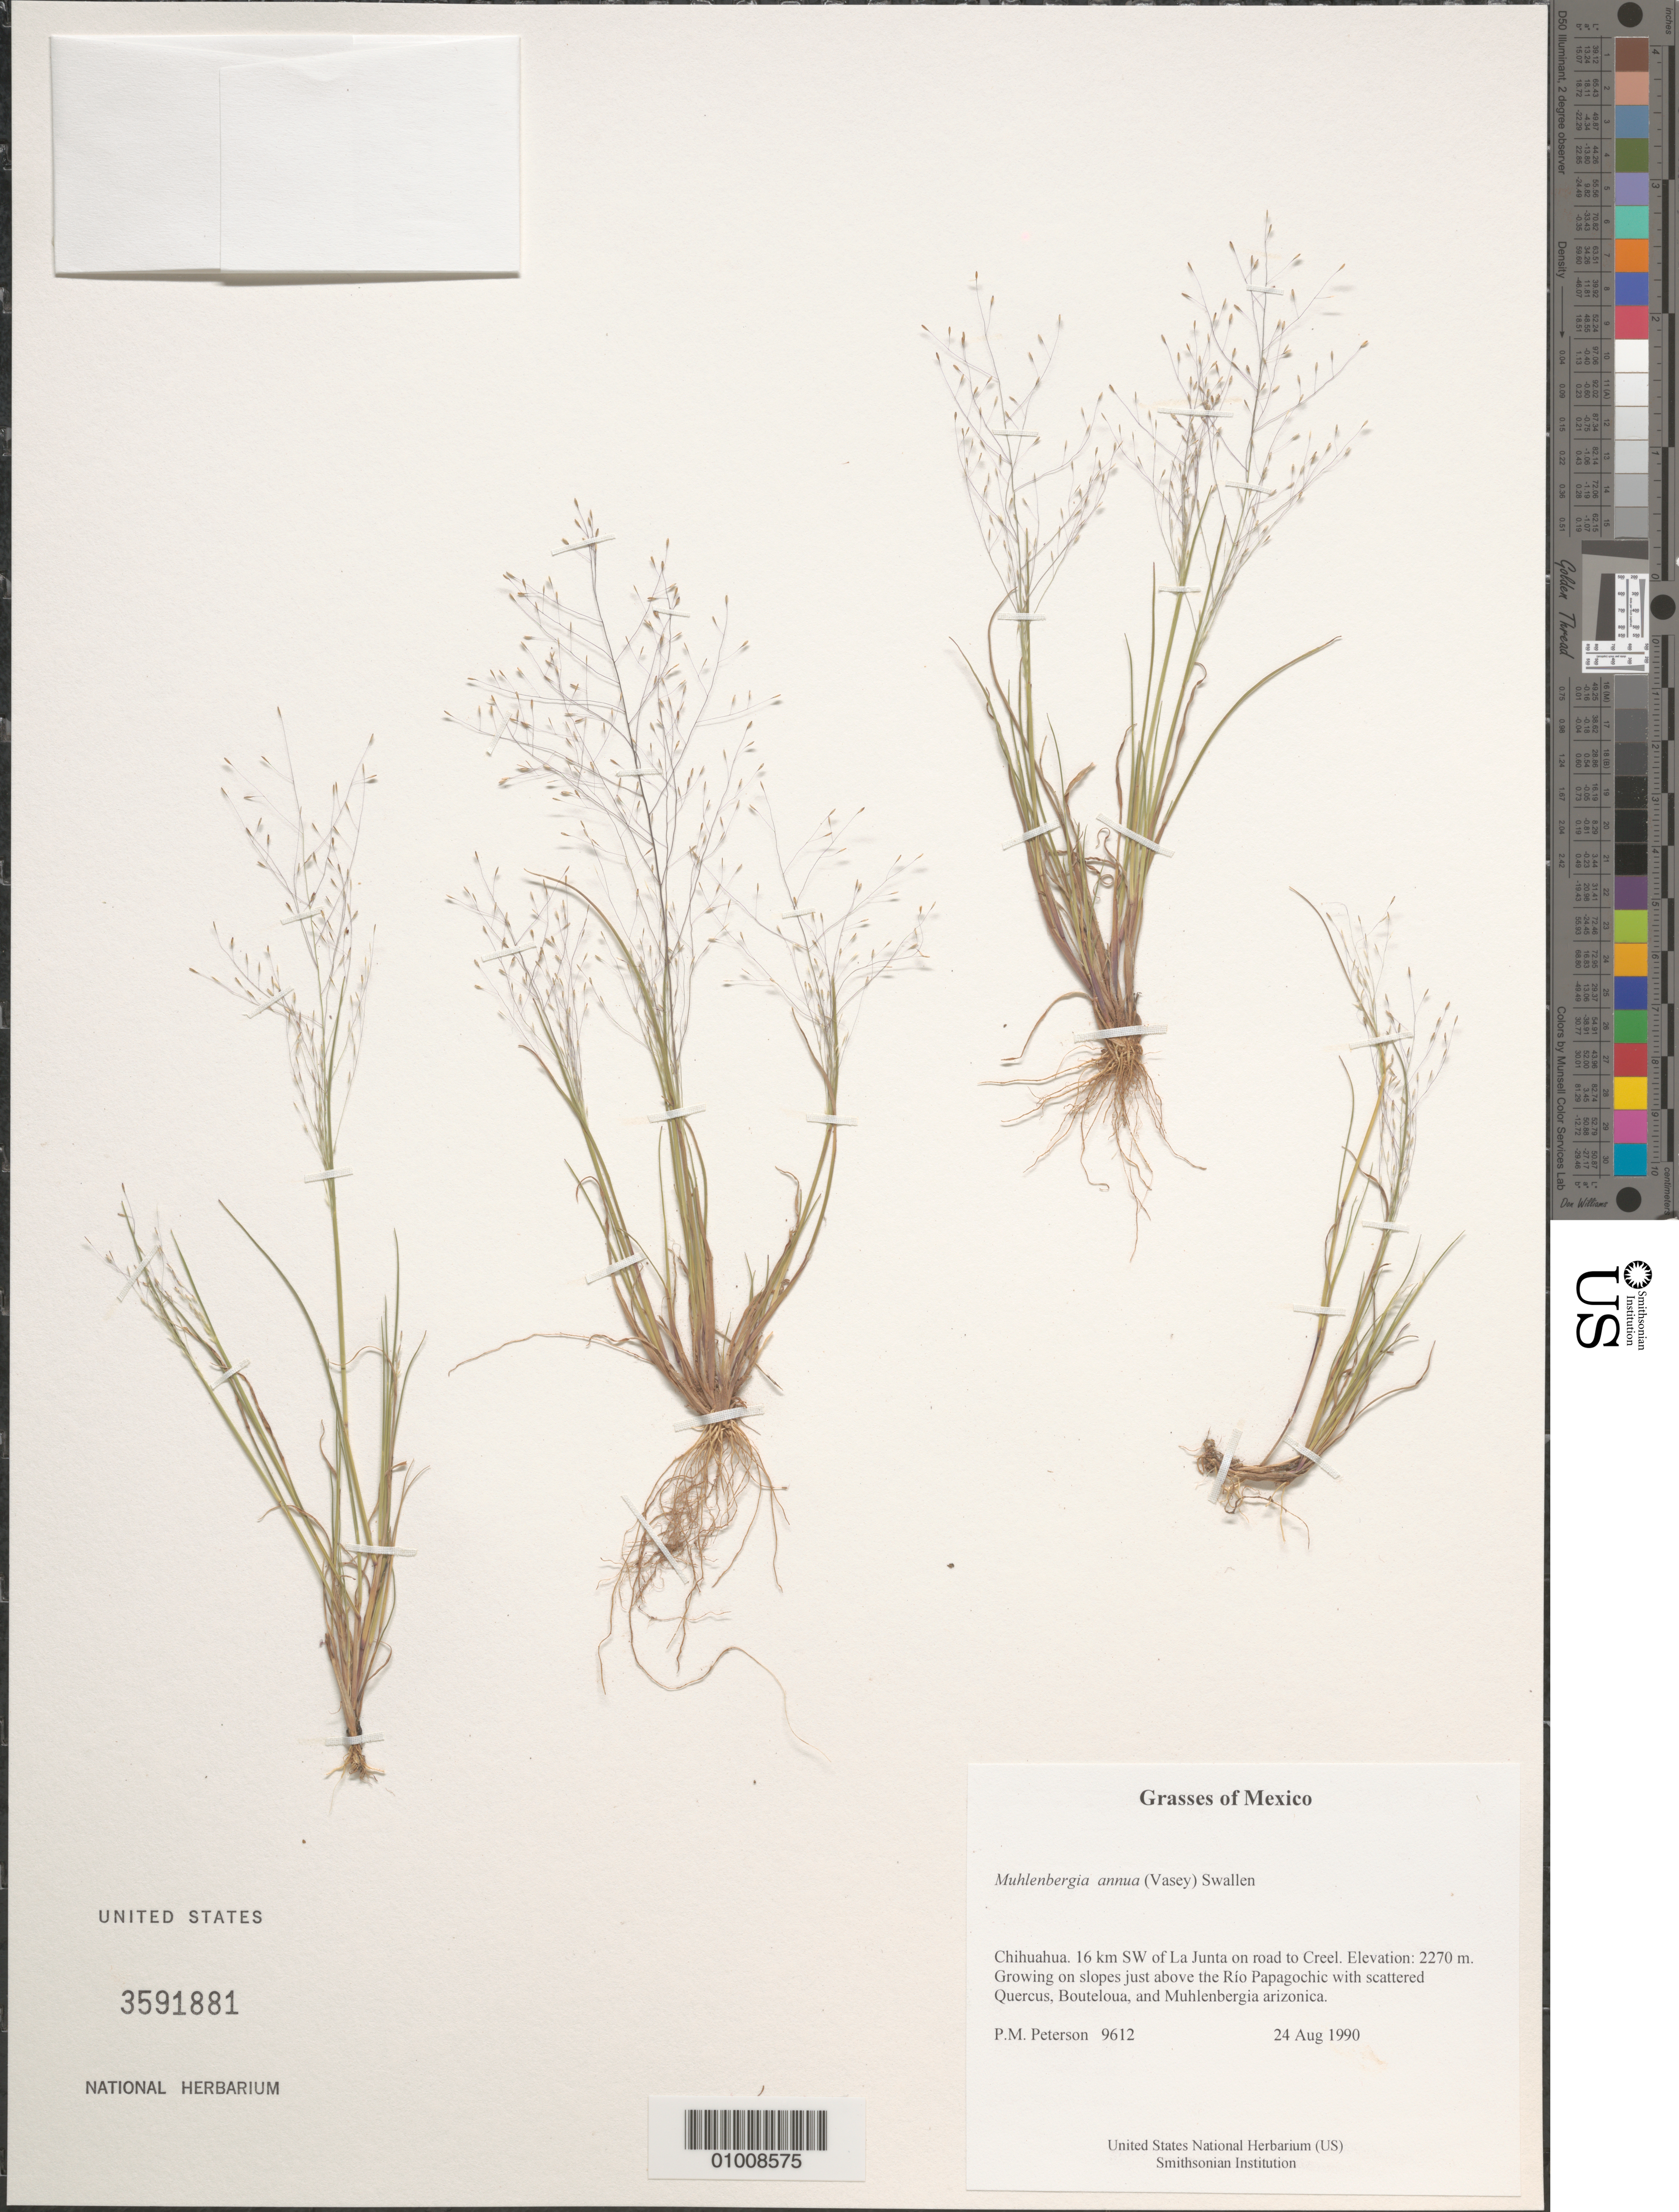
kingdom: Plantae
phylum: Tracheophyta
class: Liliopsida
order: Poales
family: Poaceae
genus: Muhlenbergia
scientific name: Muhlenbergia annua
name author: (Vasey) Swallen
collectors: P. M. Peterson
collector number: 09612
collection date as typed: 24 Aug 1990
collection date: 1990-08-24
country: Mexico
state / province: Chihuahua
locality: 16 km SW of La Junta on road to Creel.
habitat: Growing on slopes just above the Río Papagochic with scattered Quercus, Bouteloua, and Muhlenbergia arizonica.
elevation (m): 2270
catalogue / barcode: US 3591881